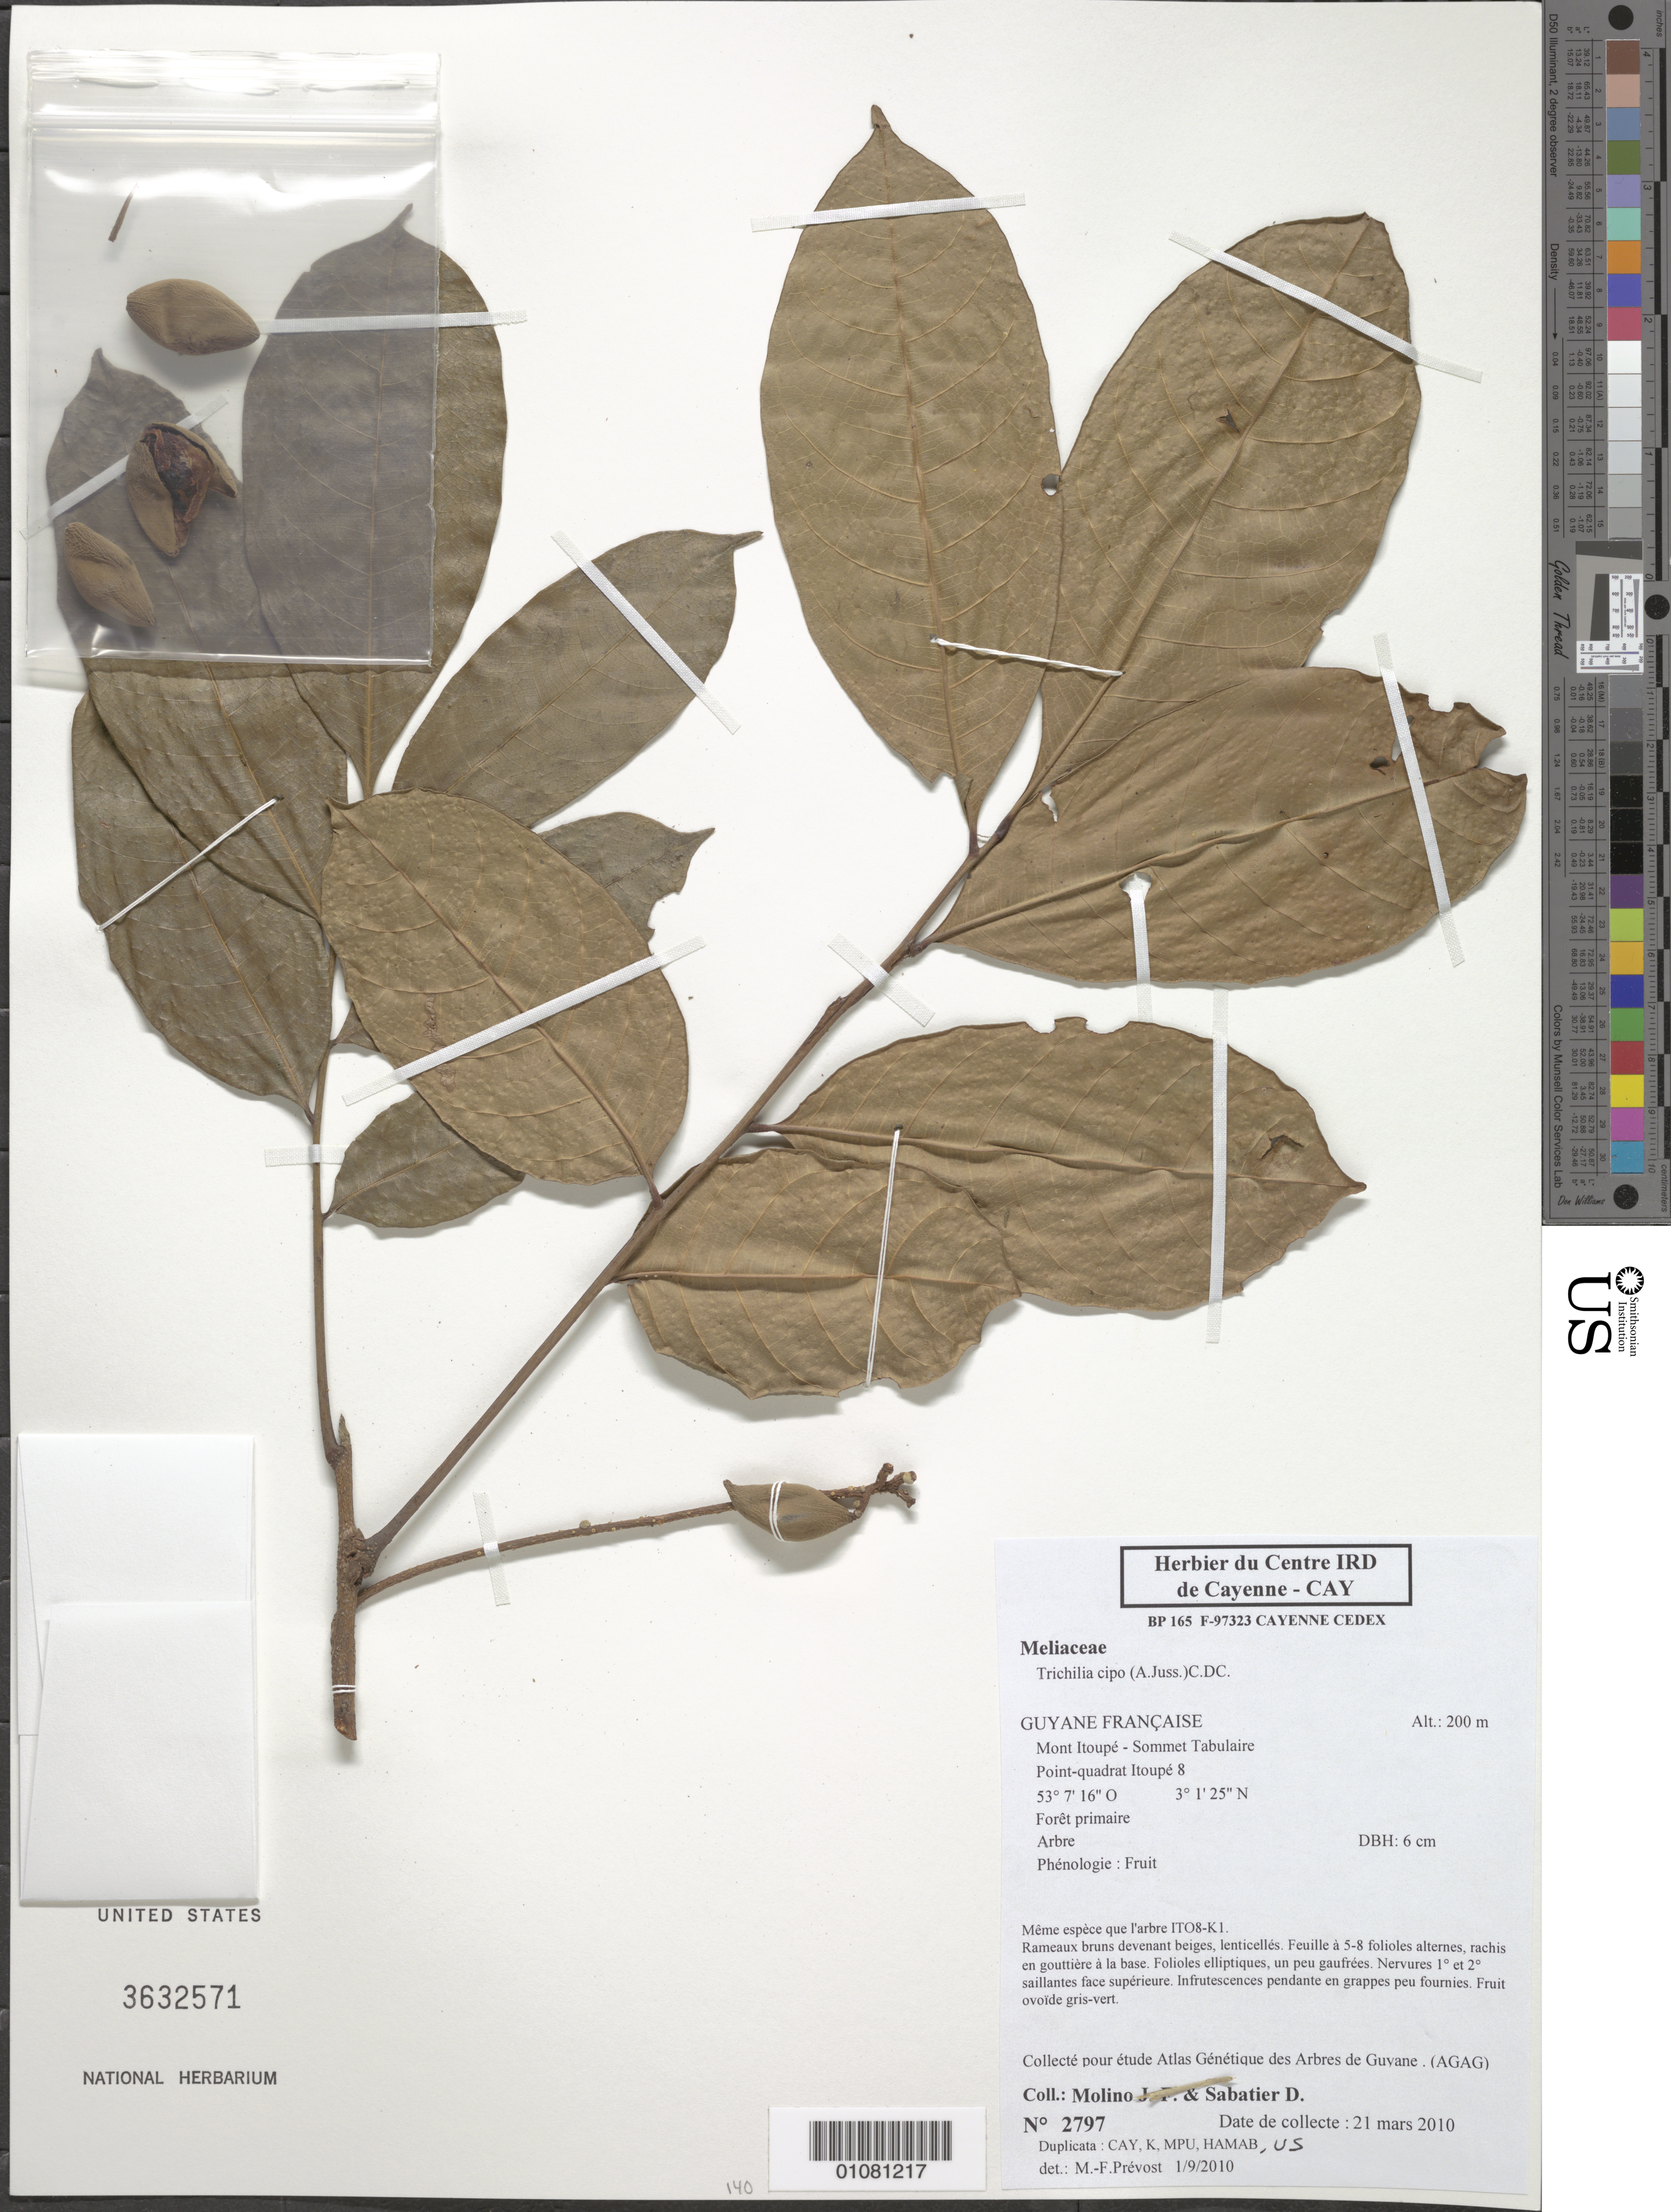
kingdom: Plantae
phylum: Tracheophyta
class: Magnoliopsida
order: Sapindales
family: Meliaceae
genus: Trichilia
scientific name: Trichilia cipo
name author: (A. Juss.) C. DC.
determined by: Prévost, M.-F.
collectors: J. Molino & D. Sabatier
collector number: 2797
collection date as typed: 21-Mar-10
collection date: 1910-03-21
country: French Guiana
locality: Mont Itoupé - Sommet Tabulaire, point-quadrat Itoupé 8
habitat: Foret primaire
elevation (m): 200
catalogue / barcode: US 3632571